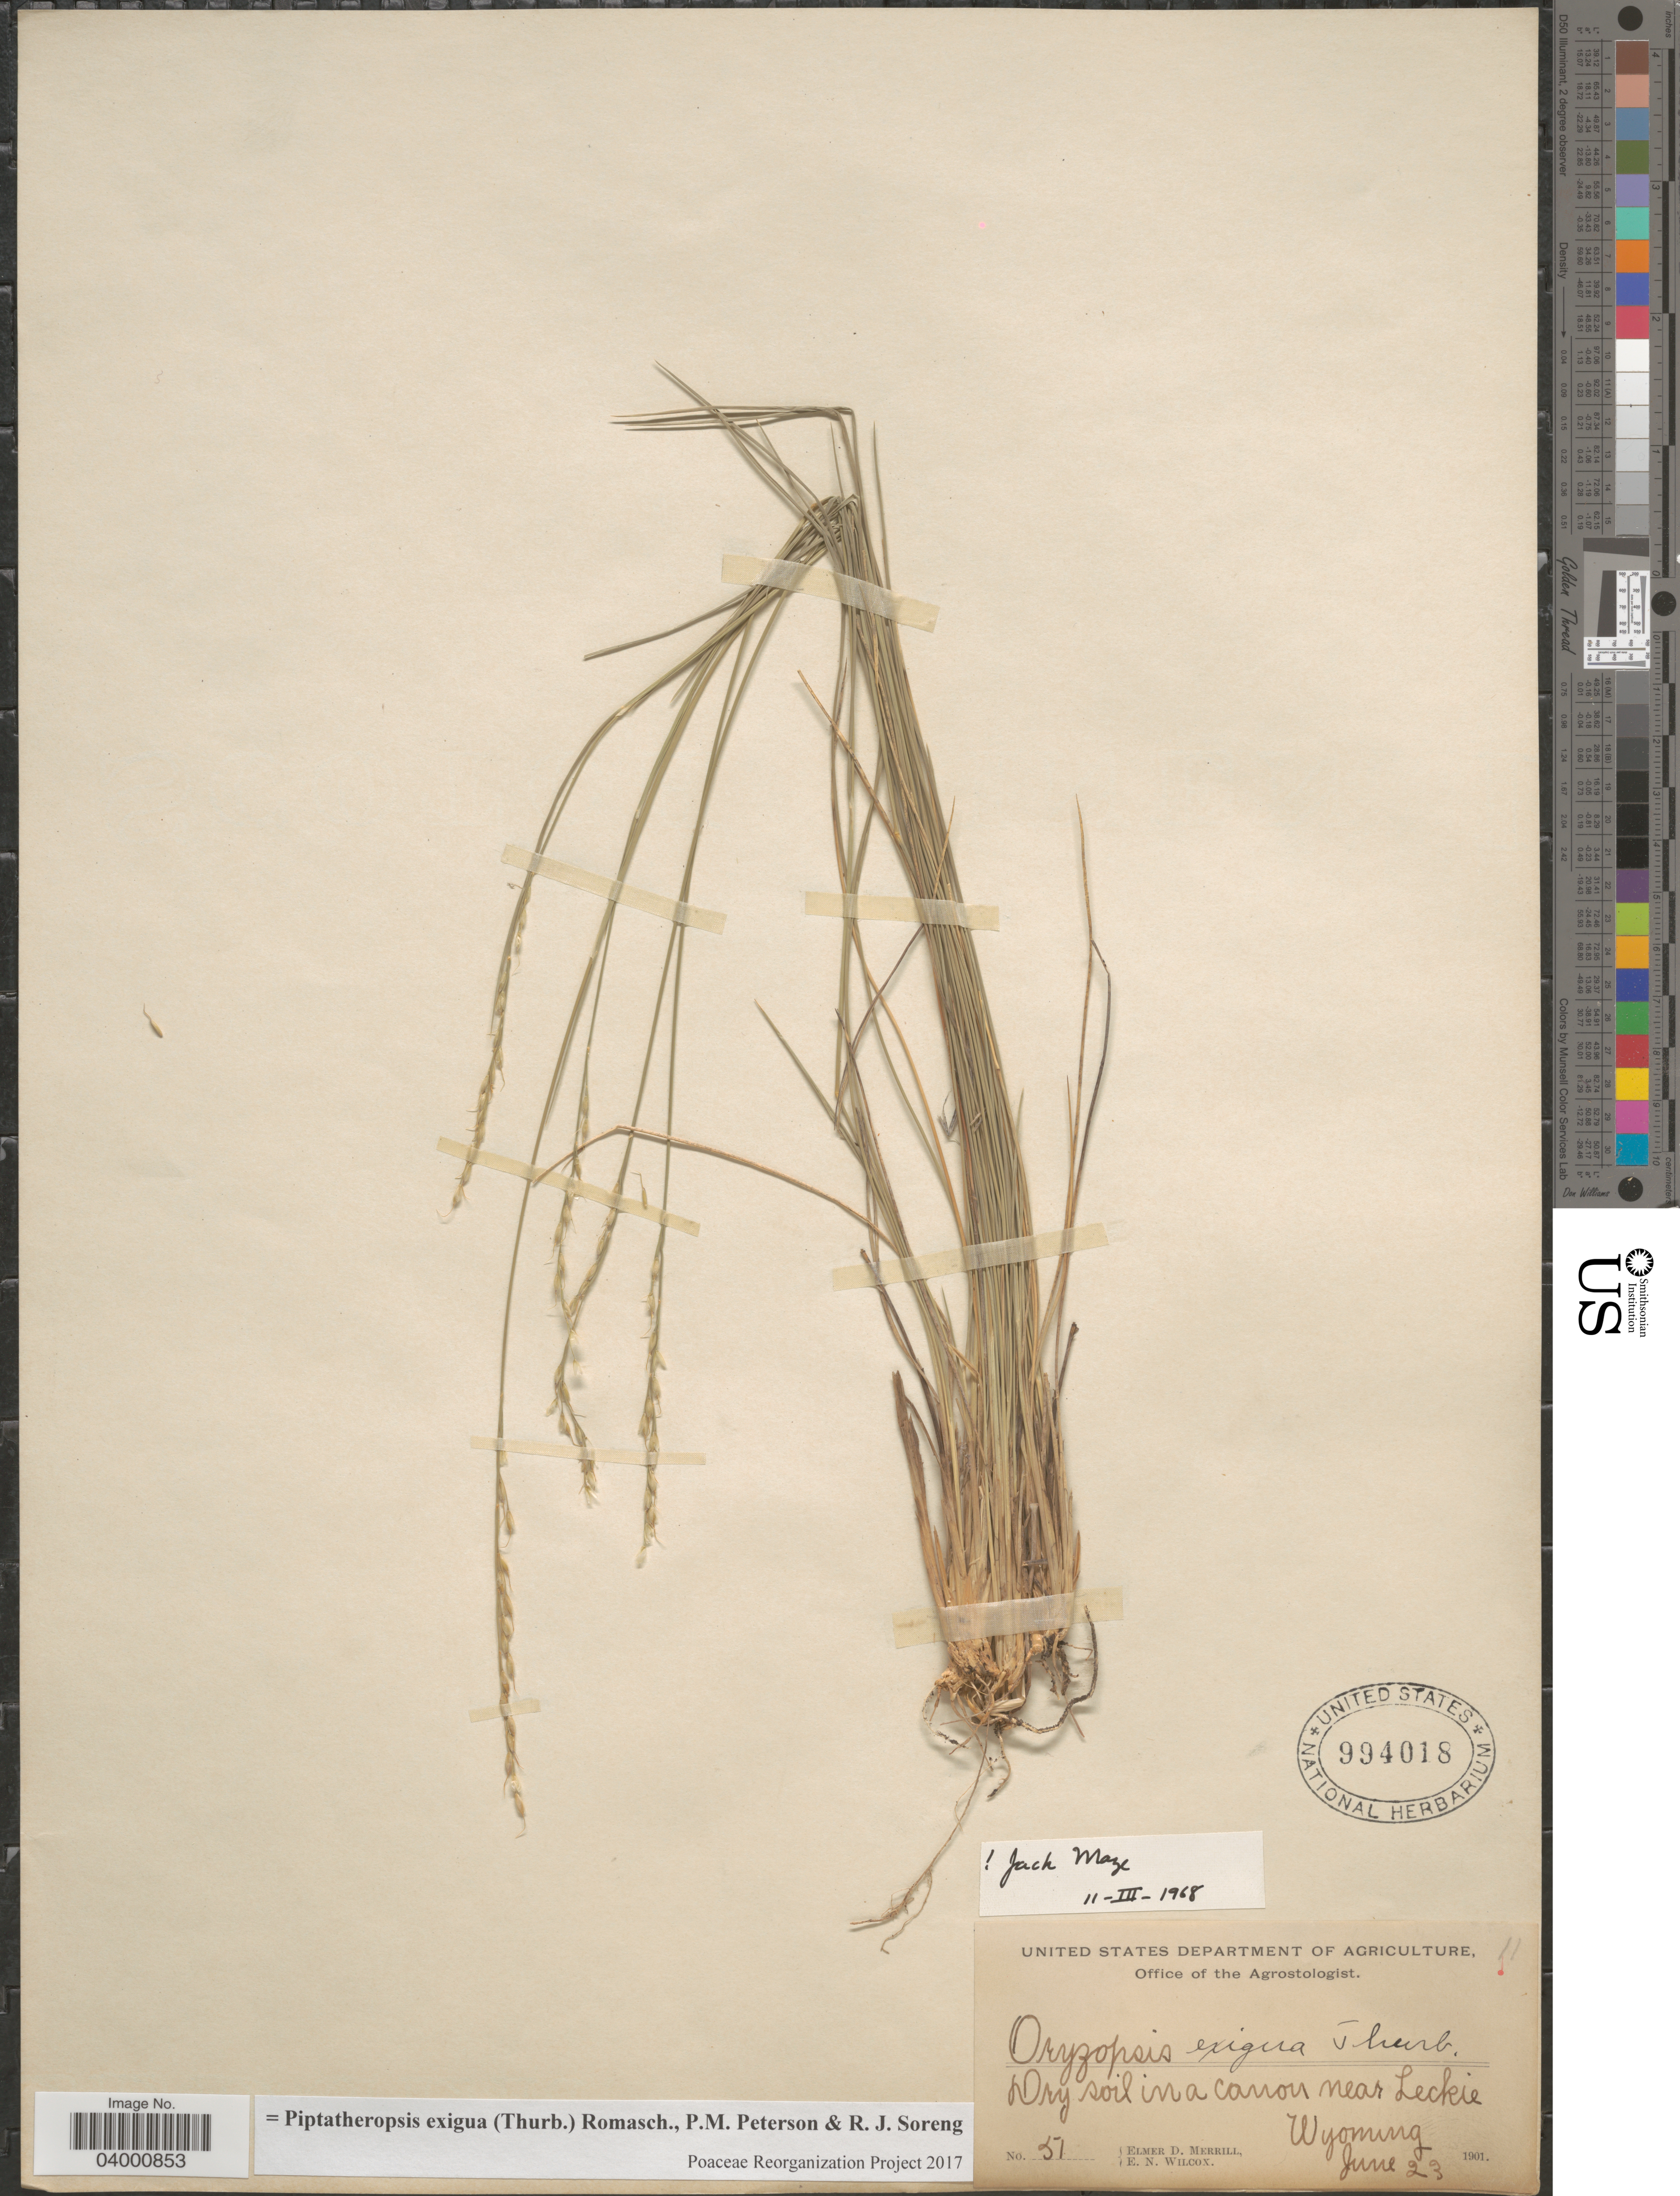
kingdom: Plantae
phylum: Tracheophyta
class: Liliopsida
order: Poales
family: Poaceae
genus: Piptatheropsis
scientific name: Piptatheropsis exigua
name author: (Thurb.) Romasch. et al.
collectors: E. D. Merrill & E. Wilcox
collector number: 51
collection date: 1901-06-23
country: United States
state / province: Wyoming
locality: Dry soil in a canon near Leckie.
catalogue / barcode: US 994018